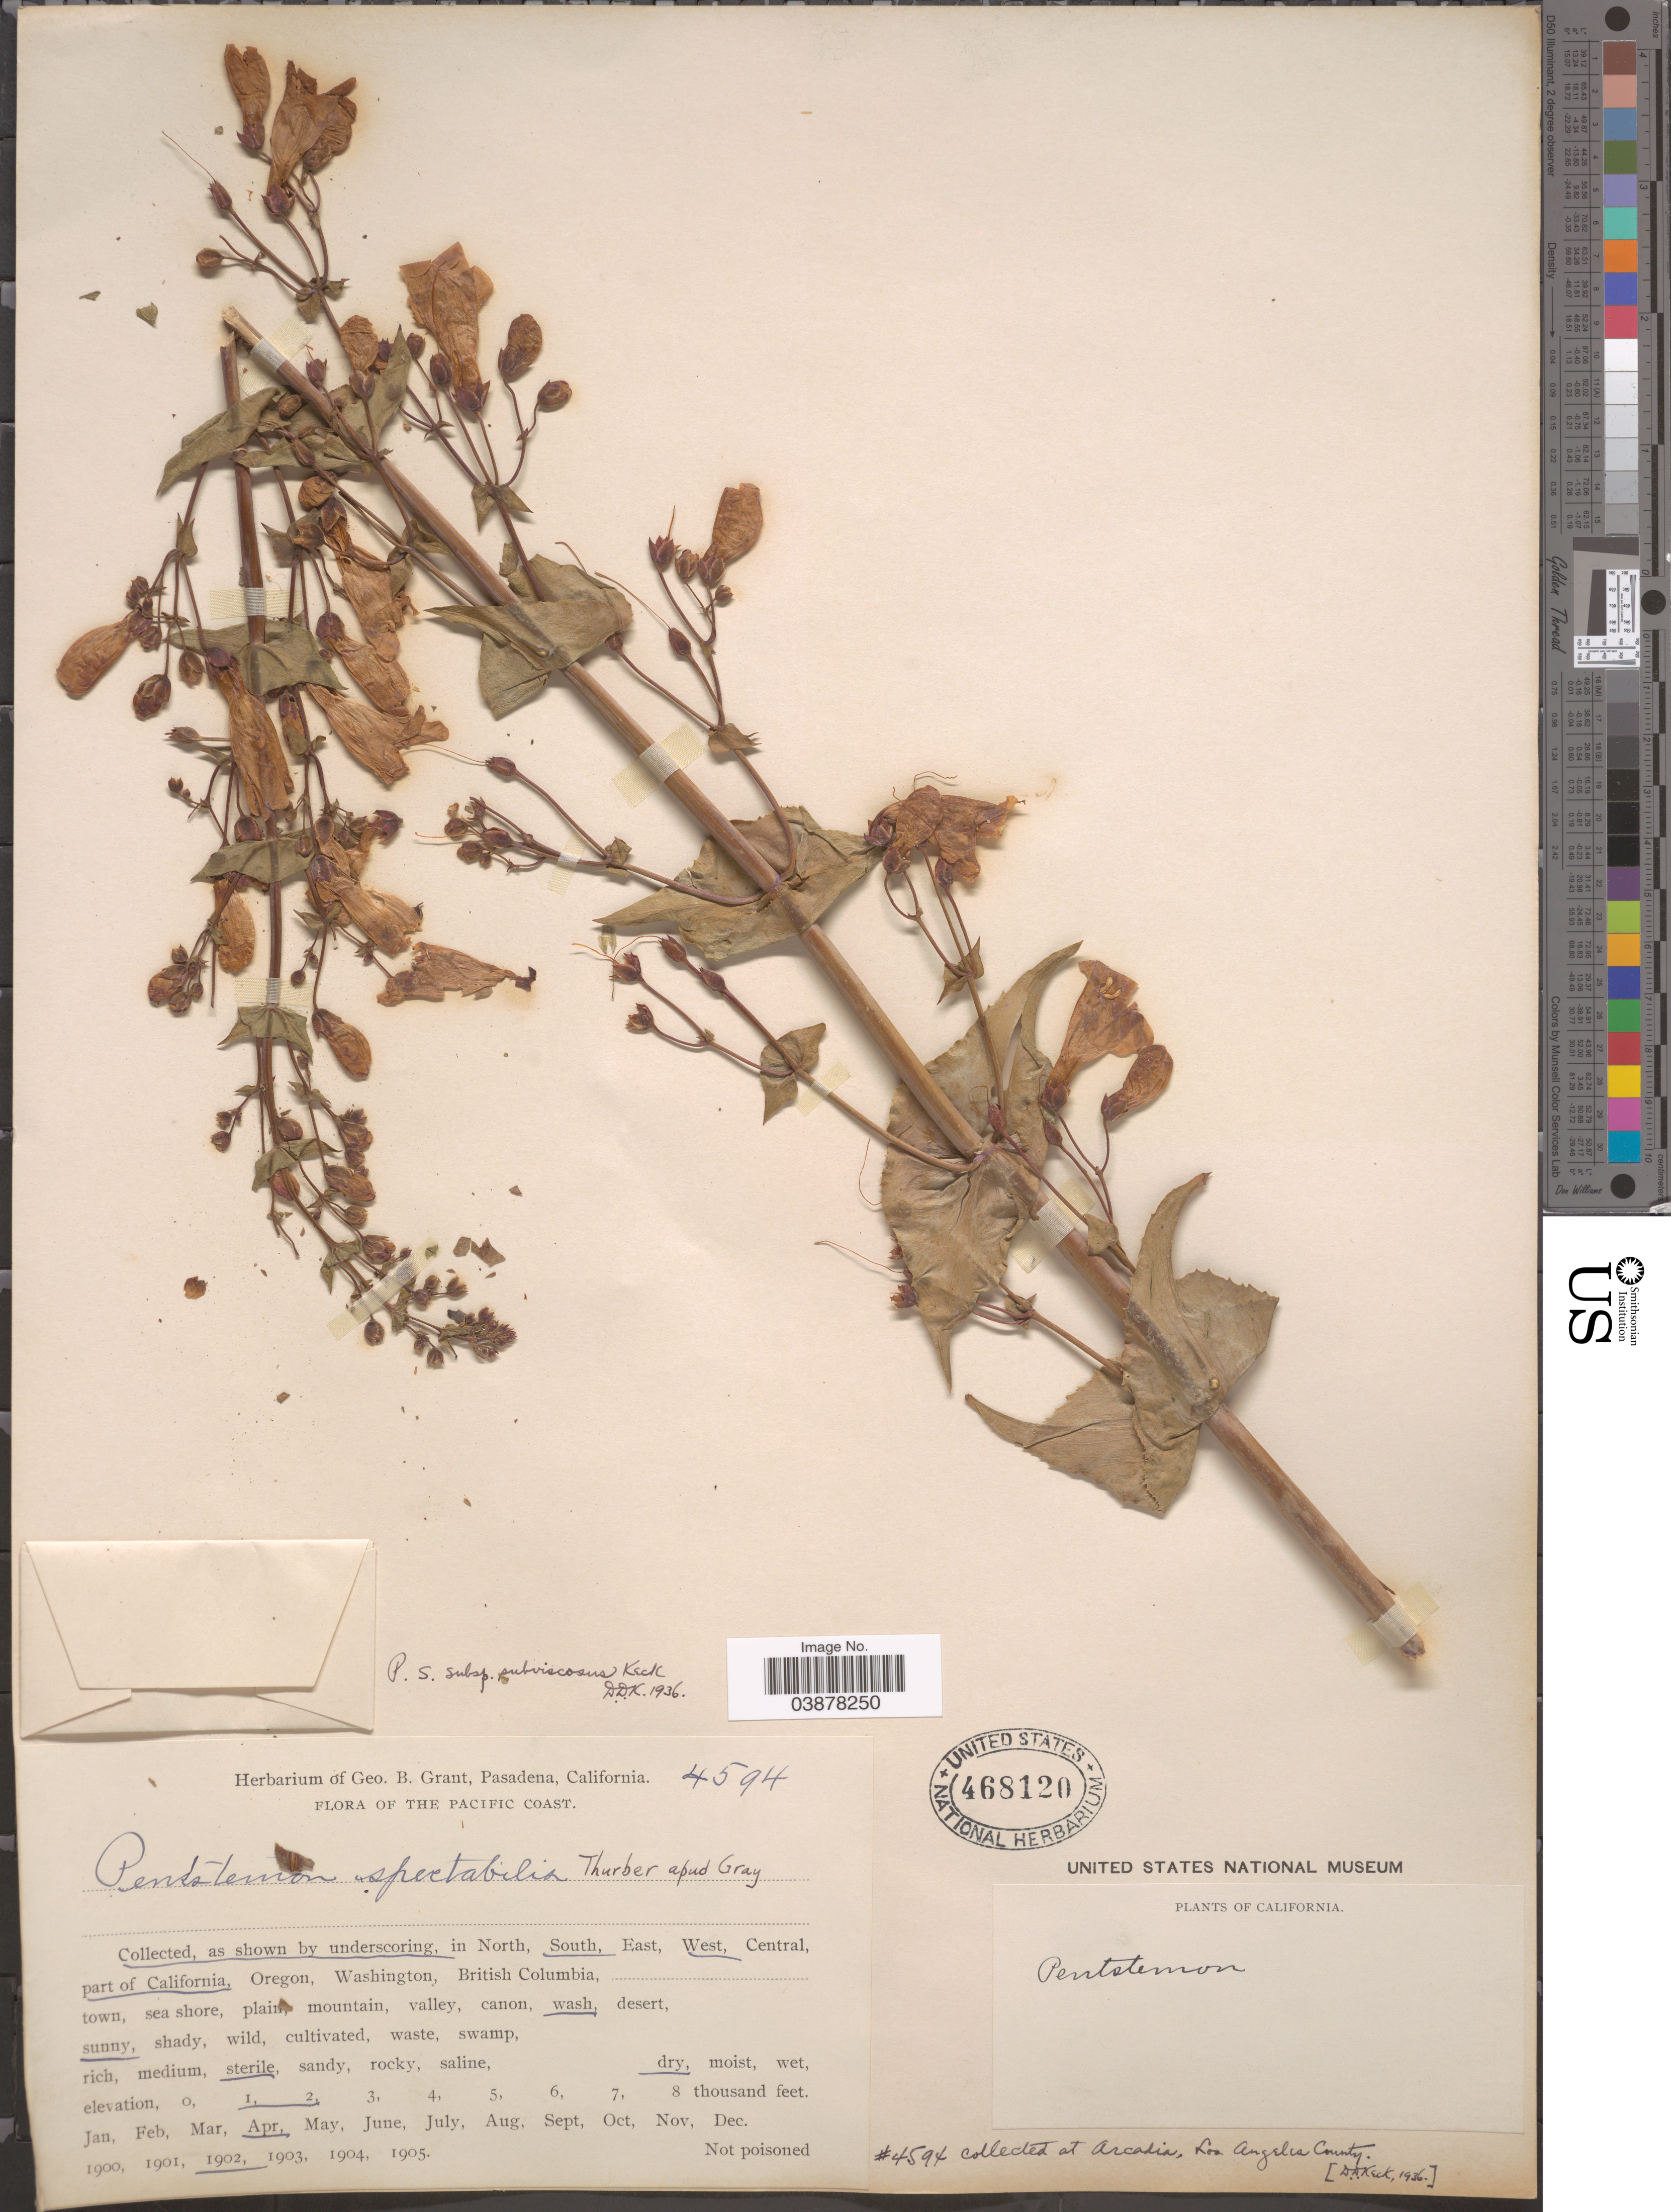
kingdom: Plantae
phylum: Tracheophyta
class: Magnoliopsida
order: Lamiales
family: Plantaginaceae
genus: Penstemon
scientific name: Penstemon spectabilis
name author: Thurb. ex Torr. & A. Gray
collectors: ex herb. Geo. B. Grant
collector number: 4594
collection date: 1902-04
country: United States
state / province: California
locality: The Pacific Coast. South, West part of California.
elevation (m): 305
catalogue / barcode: US 468120